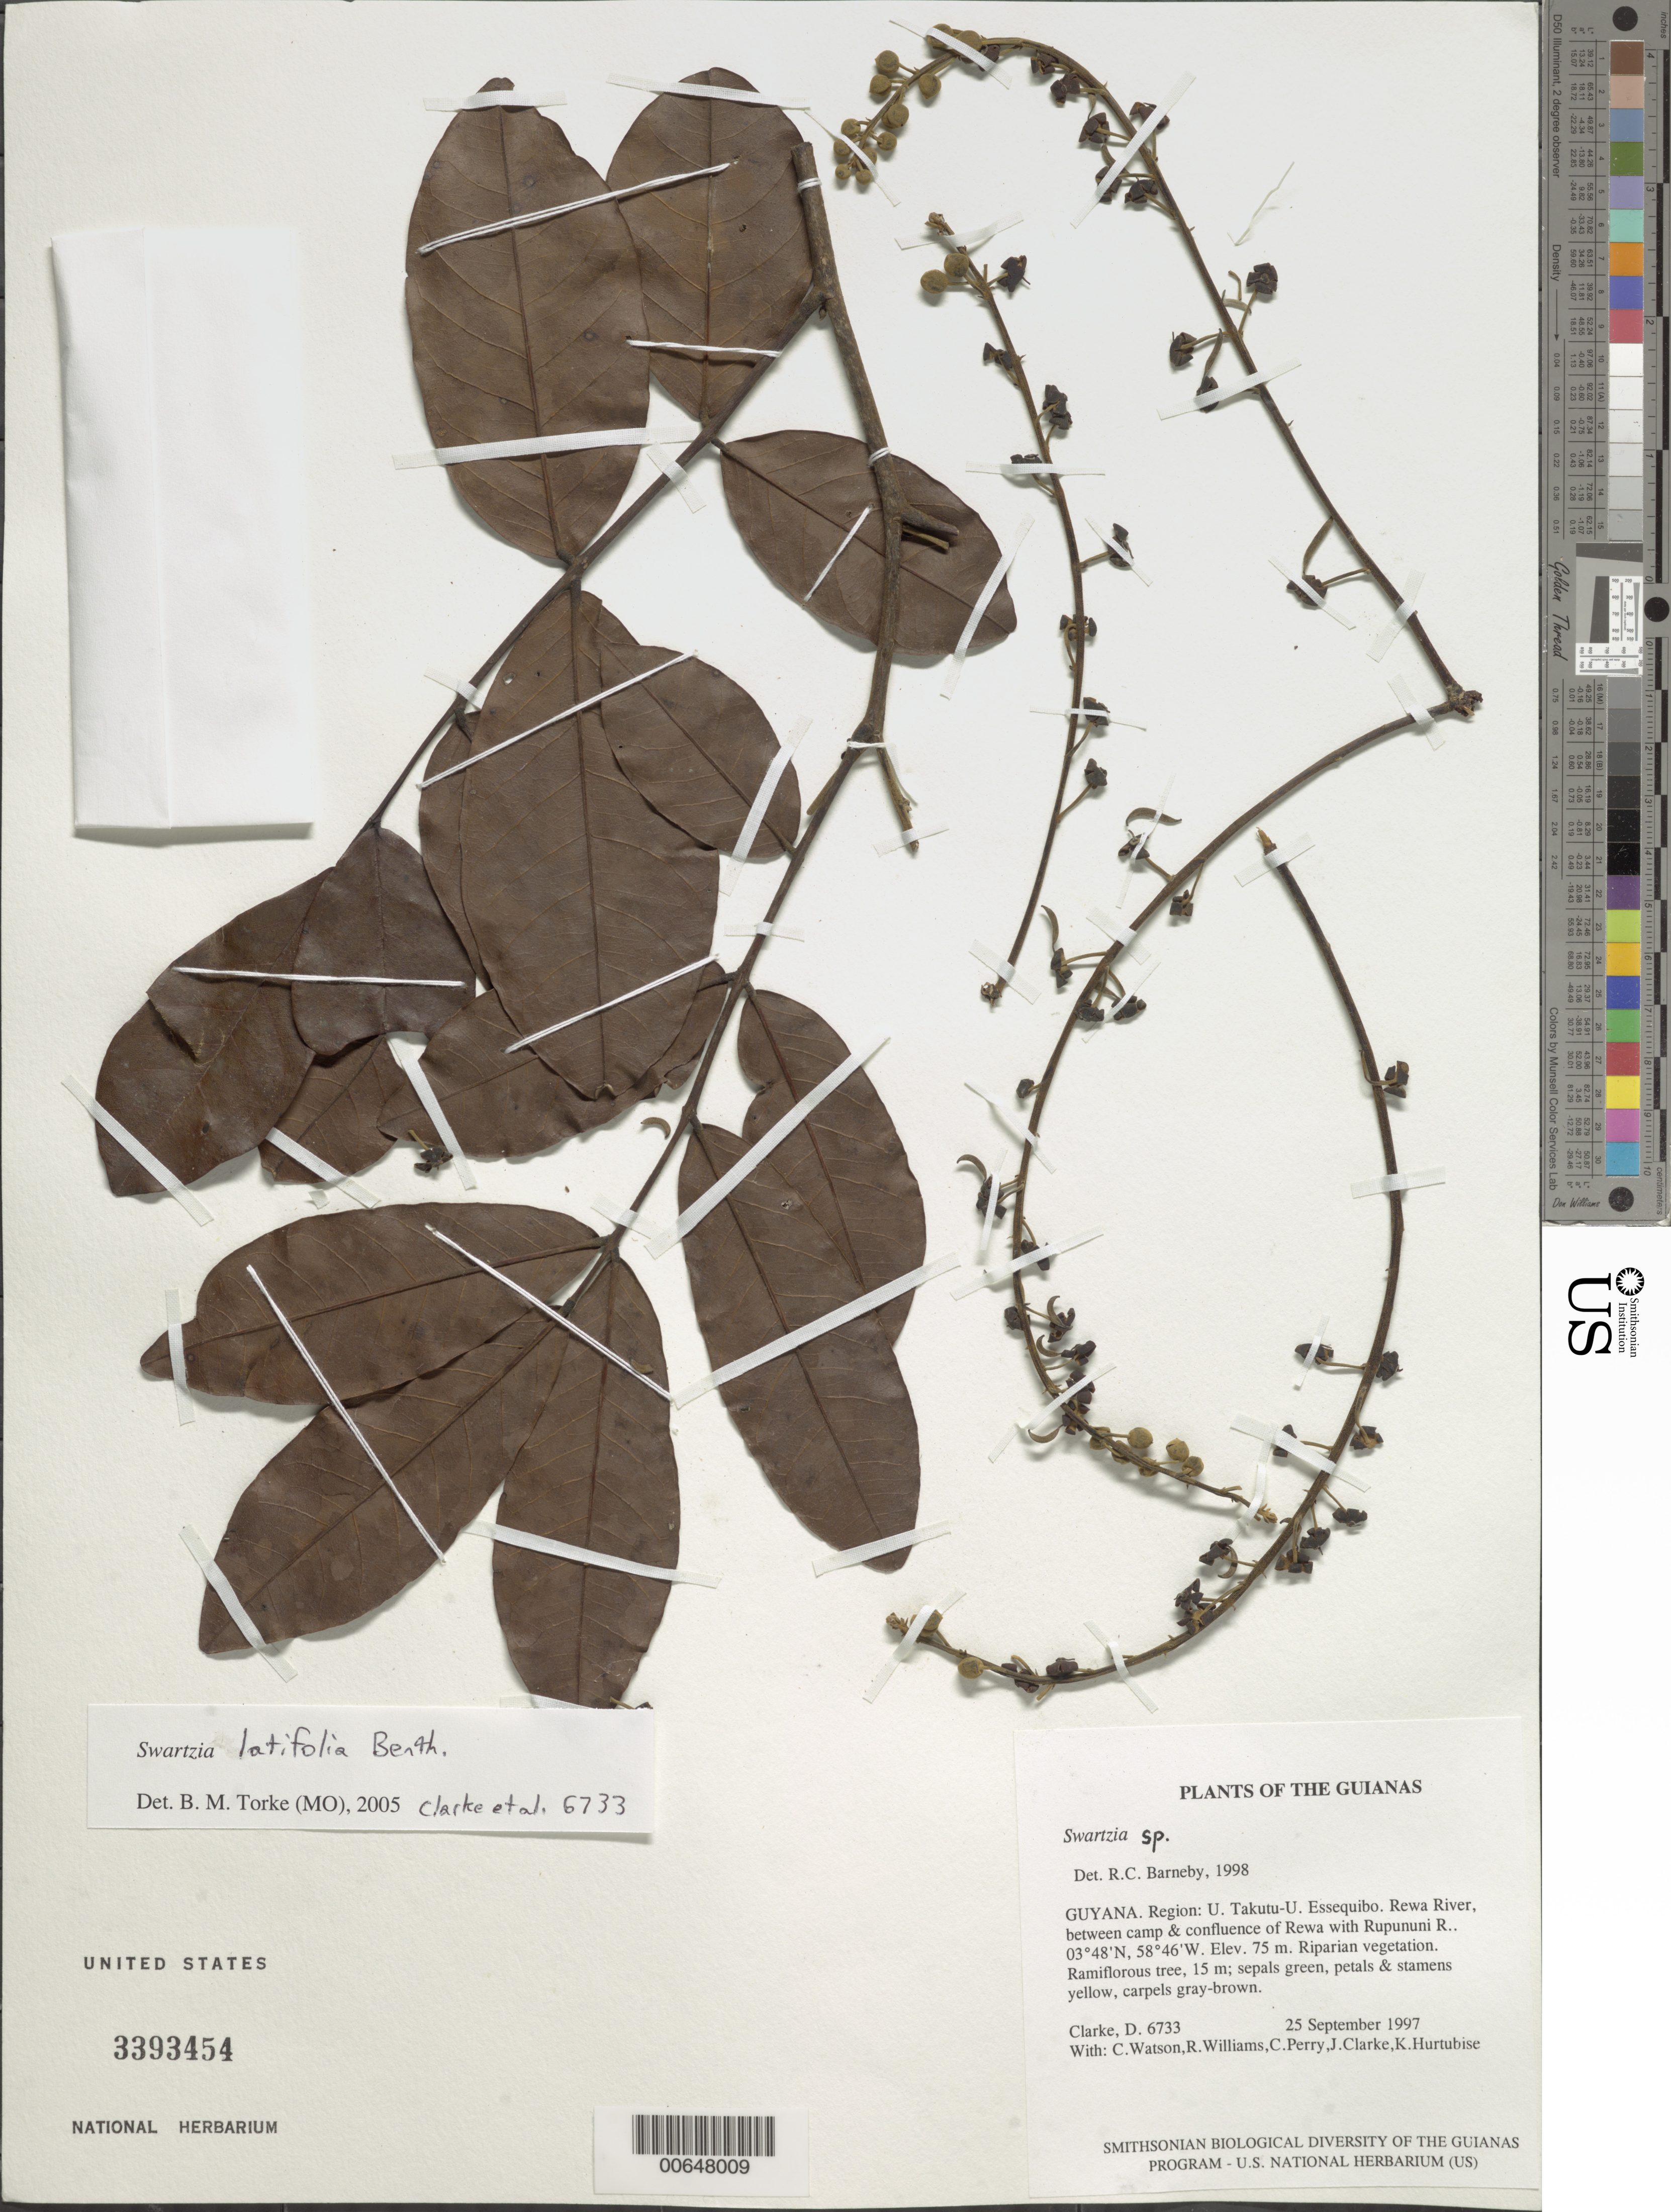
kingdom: Plantae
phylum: Tracheophyta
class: Magnoliopsida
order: Fabales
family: Fabaceae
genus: Swartzia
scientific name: Swartzia latifolia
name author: Benth.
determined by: Torke, B. M., (MO)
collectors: H. D. Clarke, C. Watson, R. Williams, C. Perry, J. Clarke & K. Hurtubise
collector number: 6733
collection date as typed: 25 September 1997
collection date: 1997-09-25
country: Guyana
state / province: U. Takutu-U. Essequibo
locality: Rewa River, between camp & confluence of Rewa with Rupununi R.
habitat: Riparian vegetation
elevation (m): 75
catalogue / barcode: US 3393454